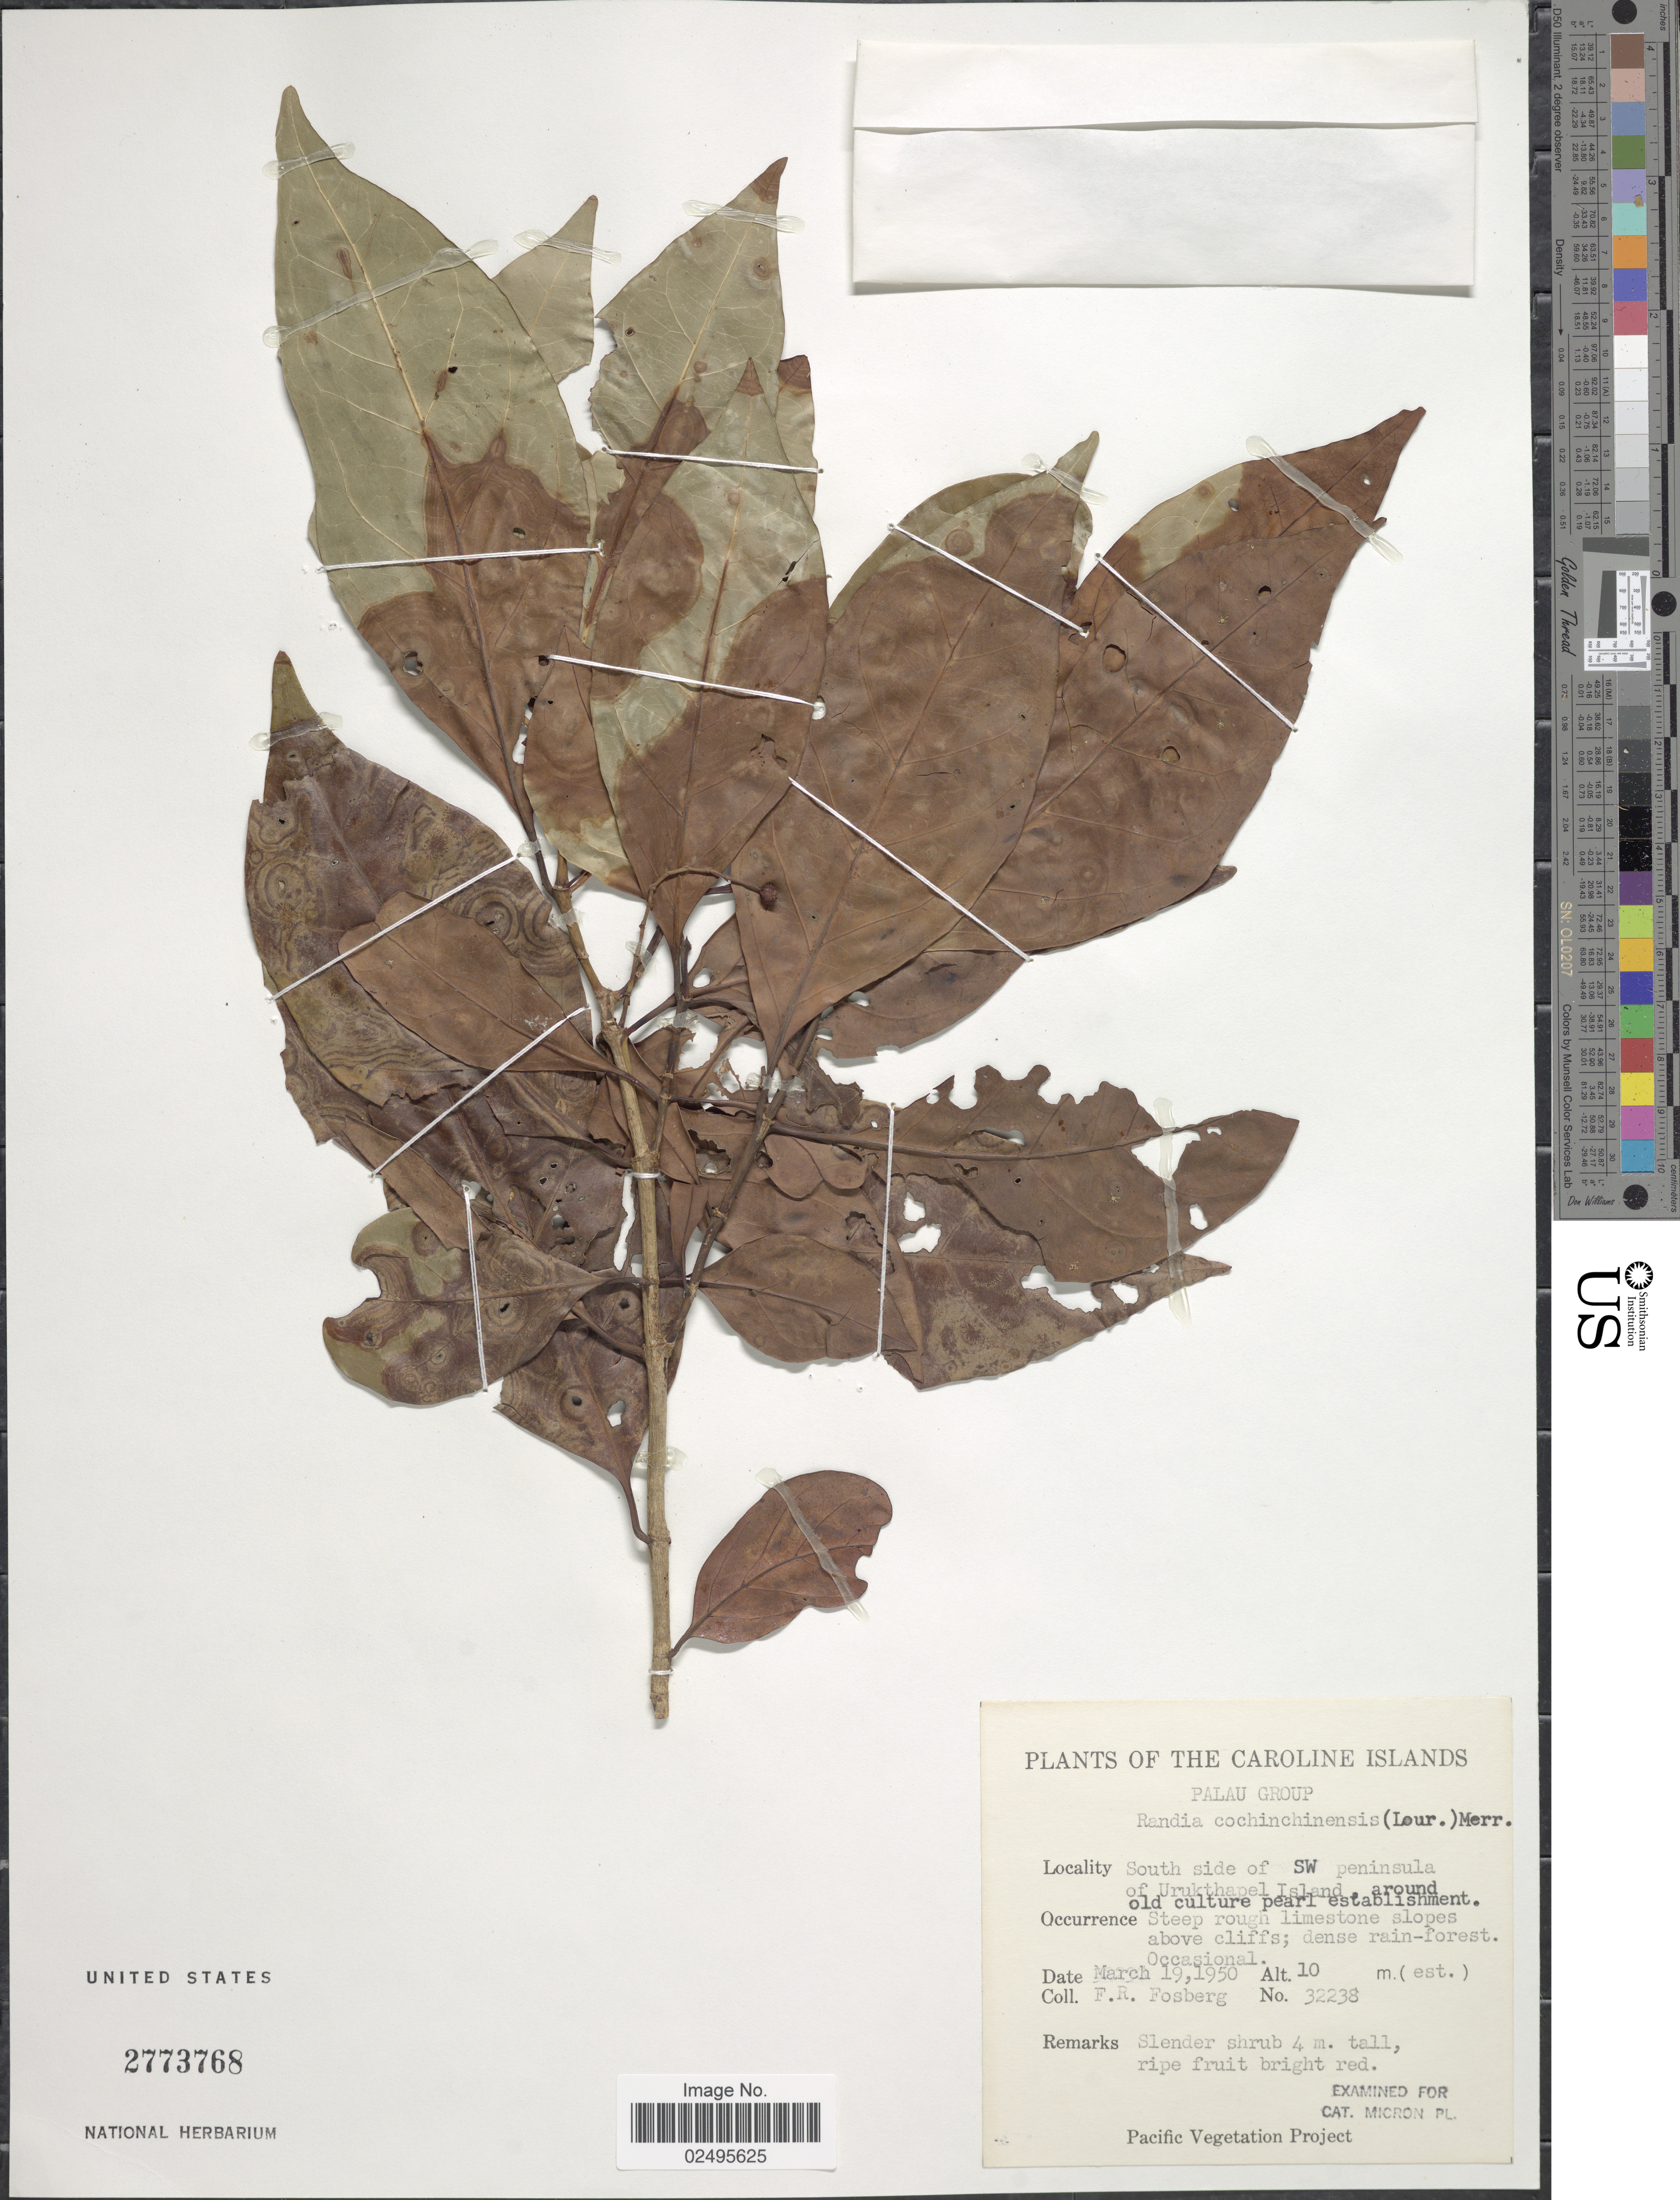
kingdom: Plantae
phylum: Tracheophyta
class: Magnoliopsida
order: Gentianales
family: Rubiaceae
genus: Aidia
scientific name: Aidia graeffei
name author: (Reinecke) Tirveng.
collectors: F. R. Fosberg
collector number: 32238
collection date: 1950-03-19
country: Palau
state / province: Koror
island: Ngeruktabel [Urukthapel]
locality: The Caroline Islands. Palau Group. South side of SW peninsula of Urukthapel Island, around old culture pearl establishment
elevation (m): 10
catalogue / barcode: US 2773768